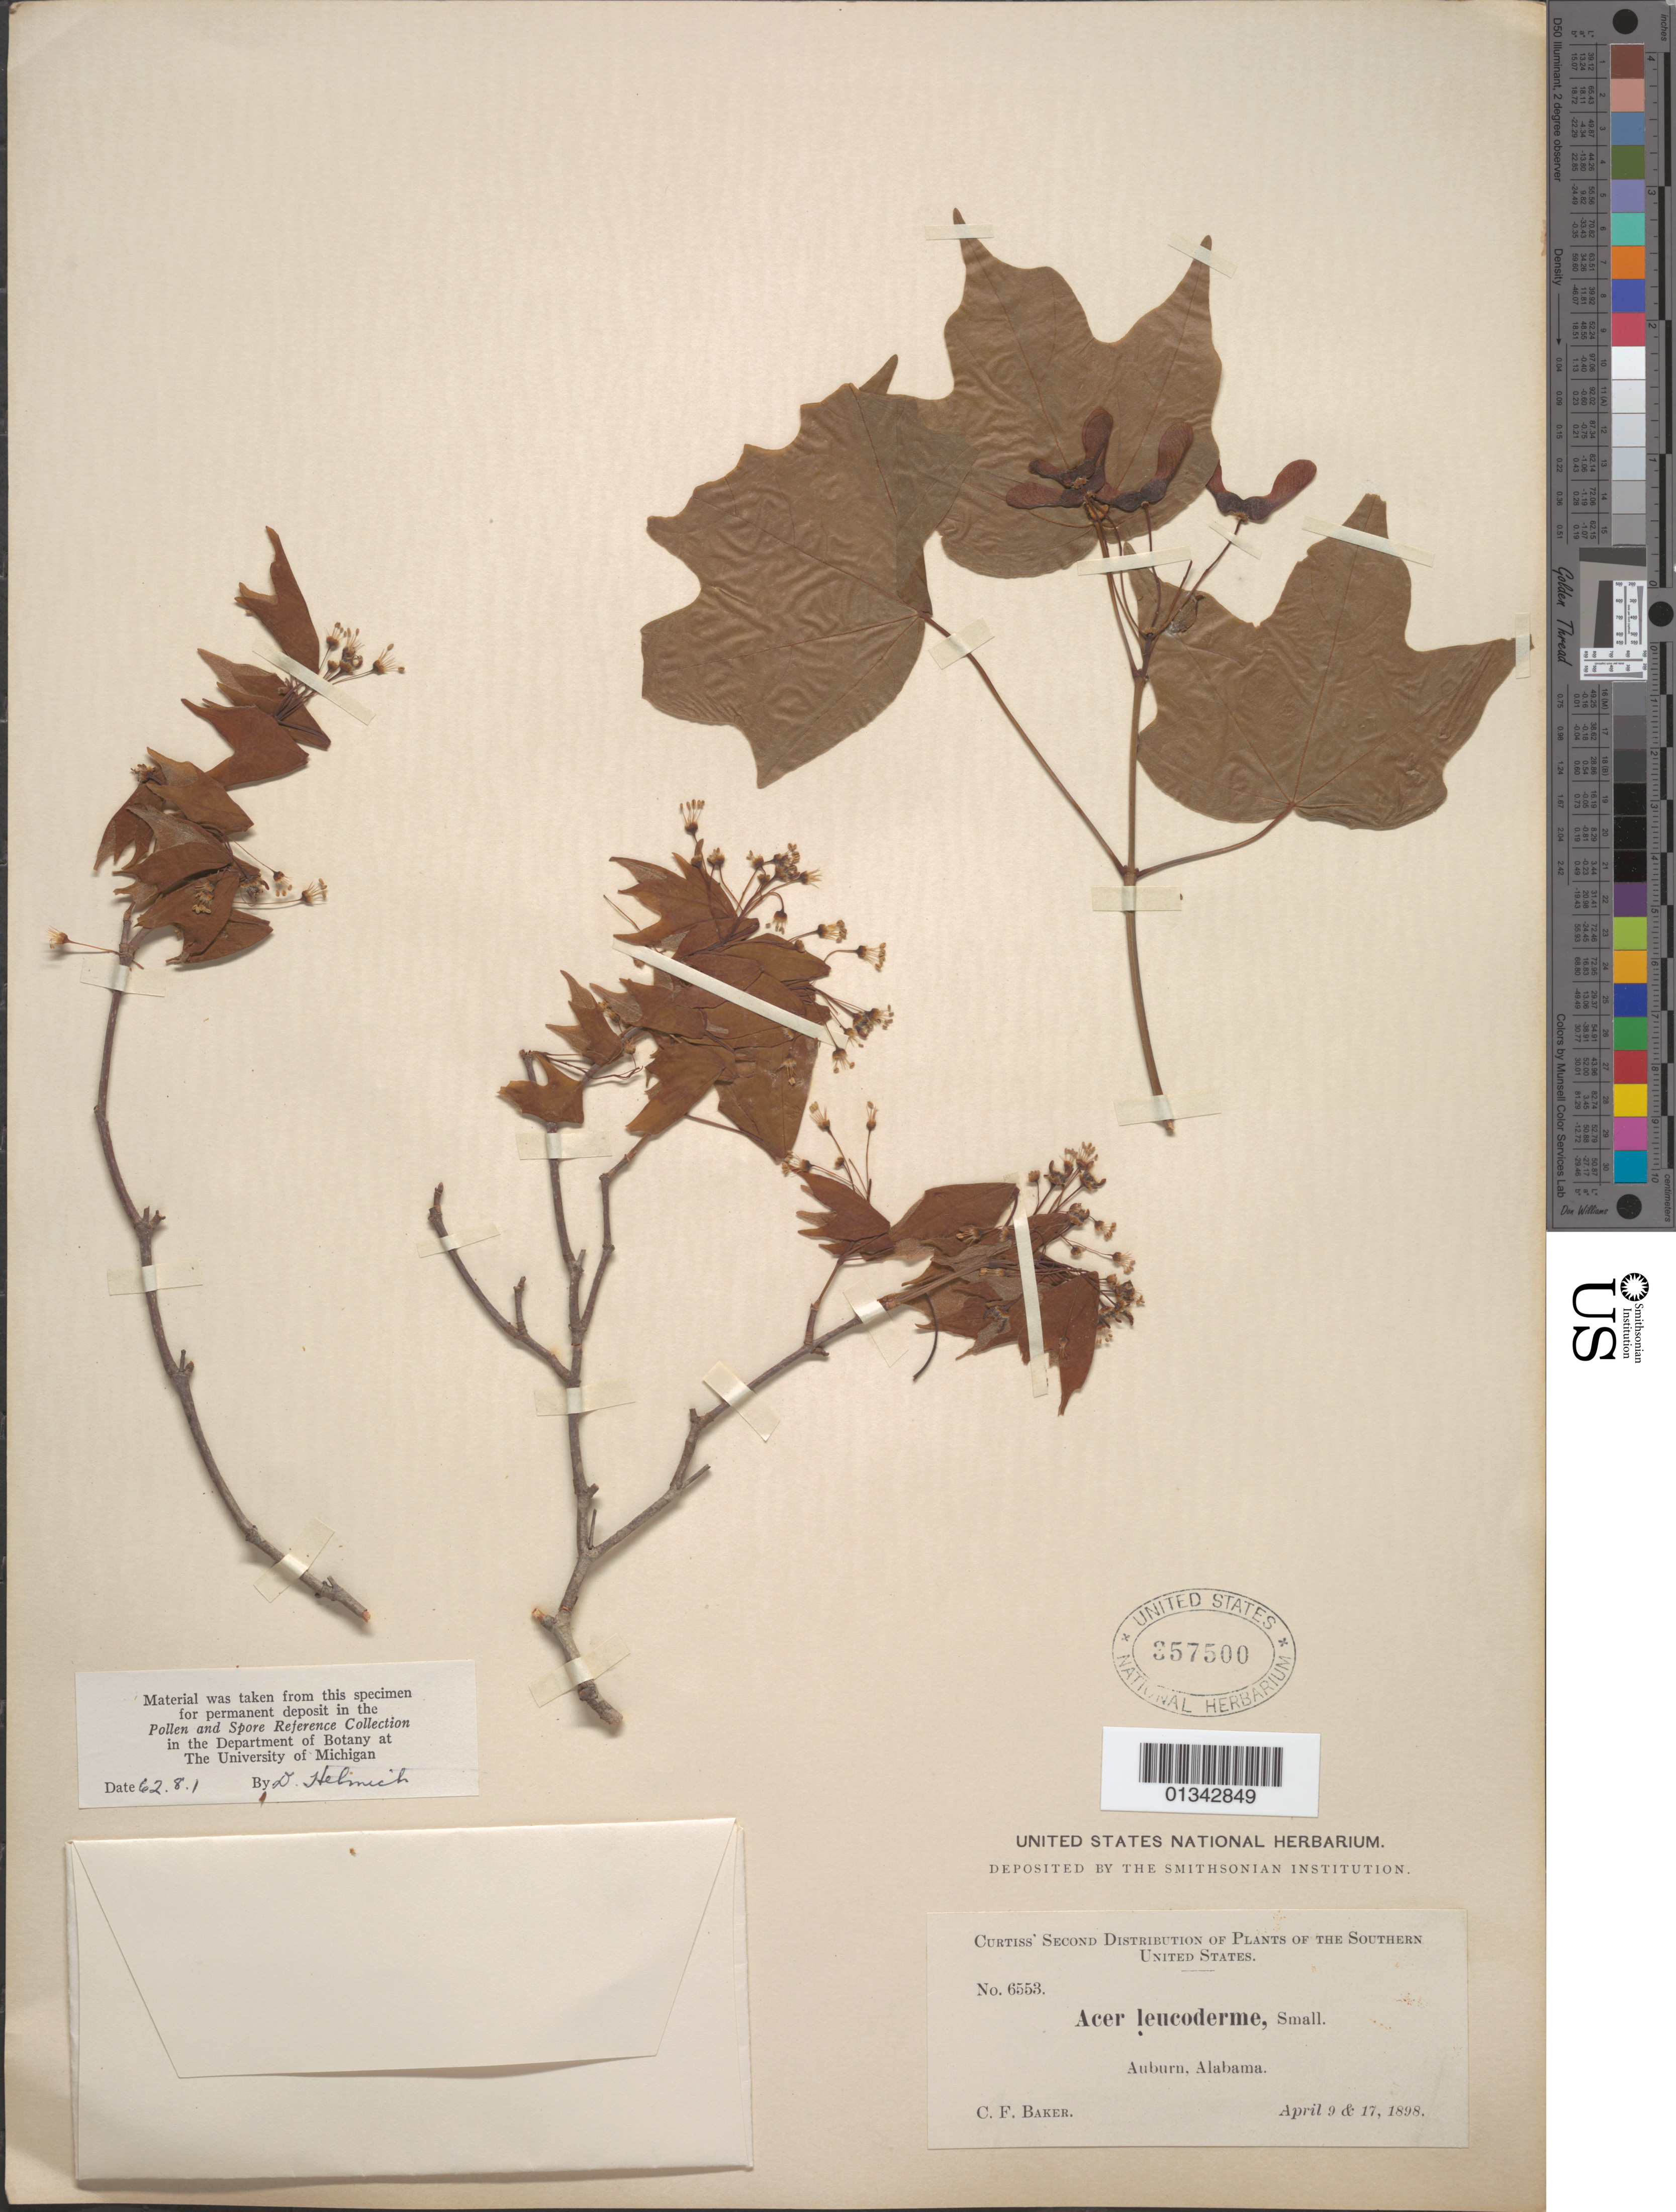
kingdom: Plantae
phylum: Tracheophyta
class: Magnoliopsida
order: Sapindales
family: Sapindaceae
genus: Acer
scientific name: Acer saccharum subsp. leucoderme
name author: (Small) Desmarais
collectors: C. F. Baker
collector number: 6553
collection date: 1898-04-09,1898-04-17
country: United States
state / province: Alabama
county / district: Lee County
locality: Lee County, Auburn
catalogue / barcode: US 357500